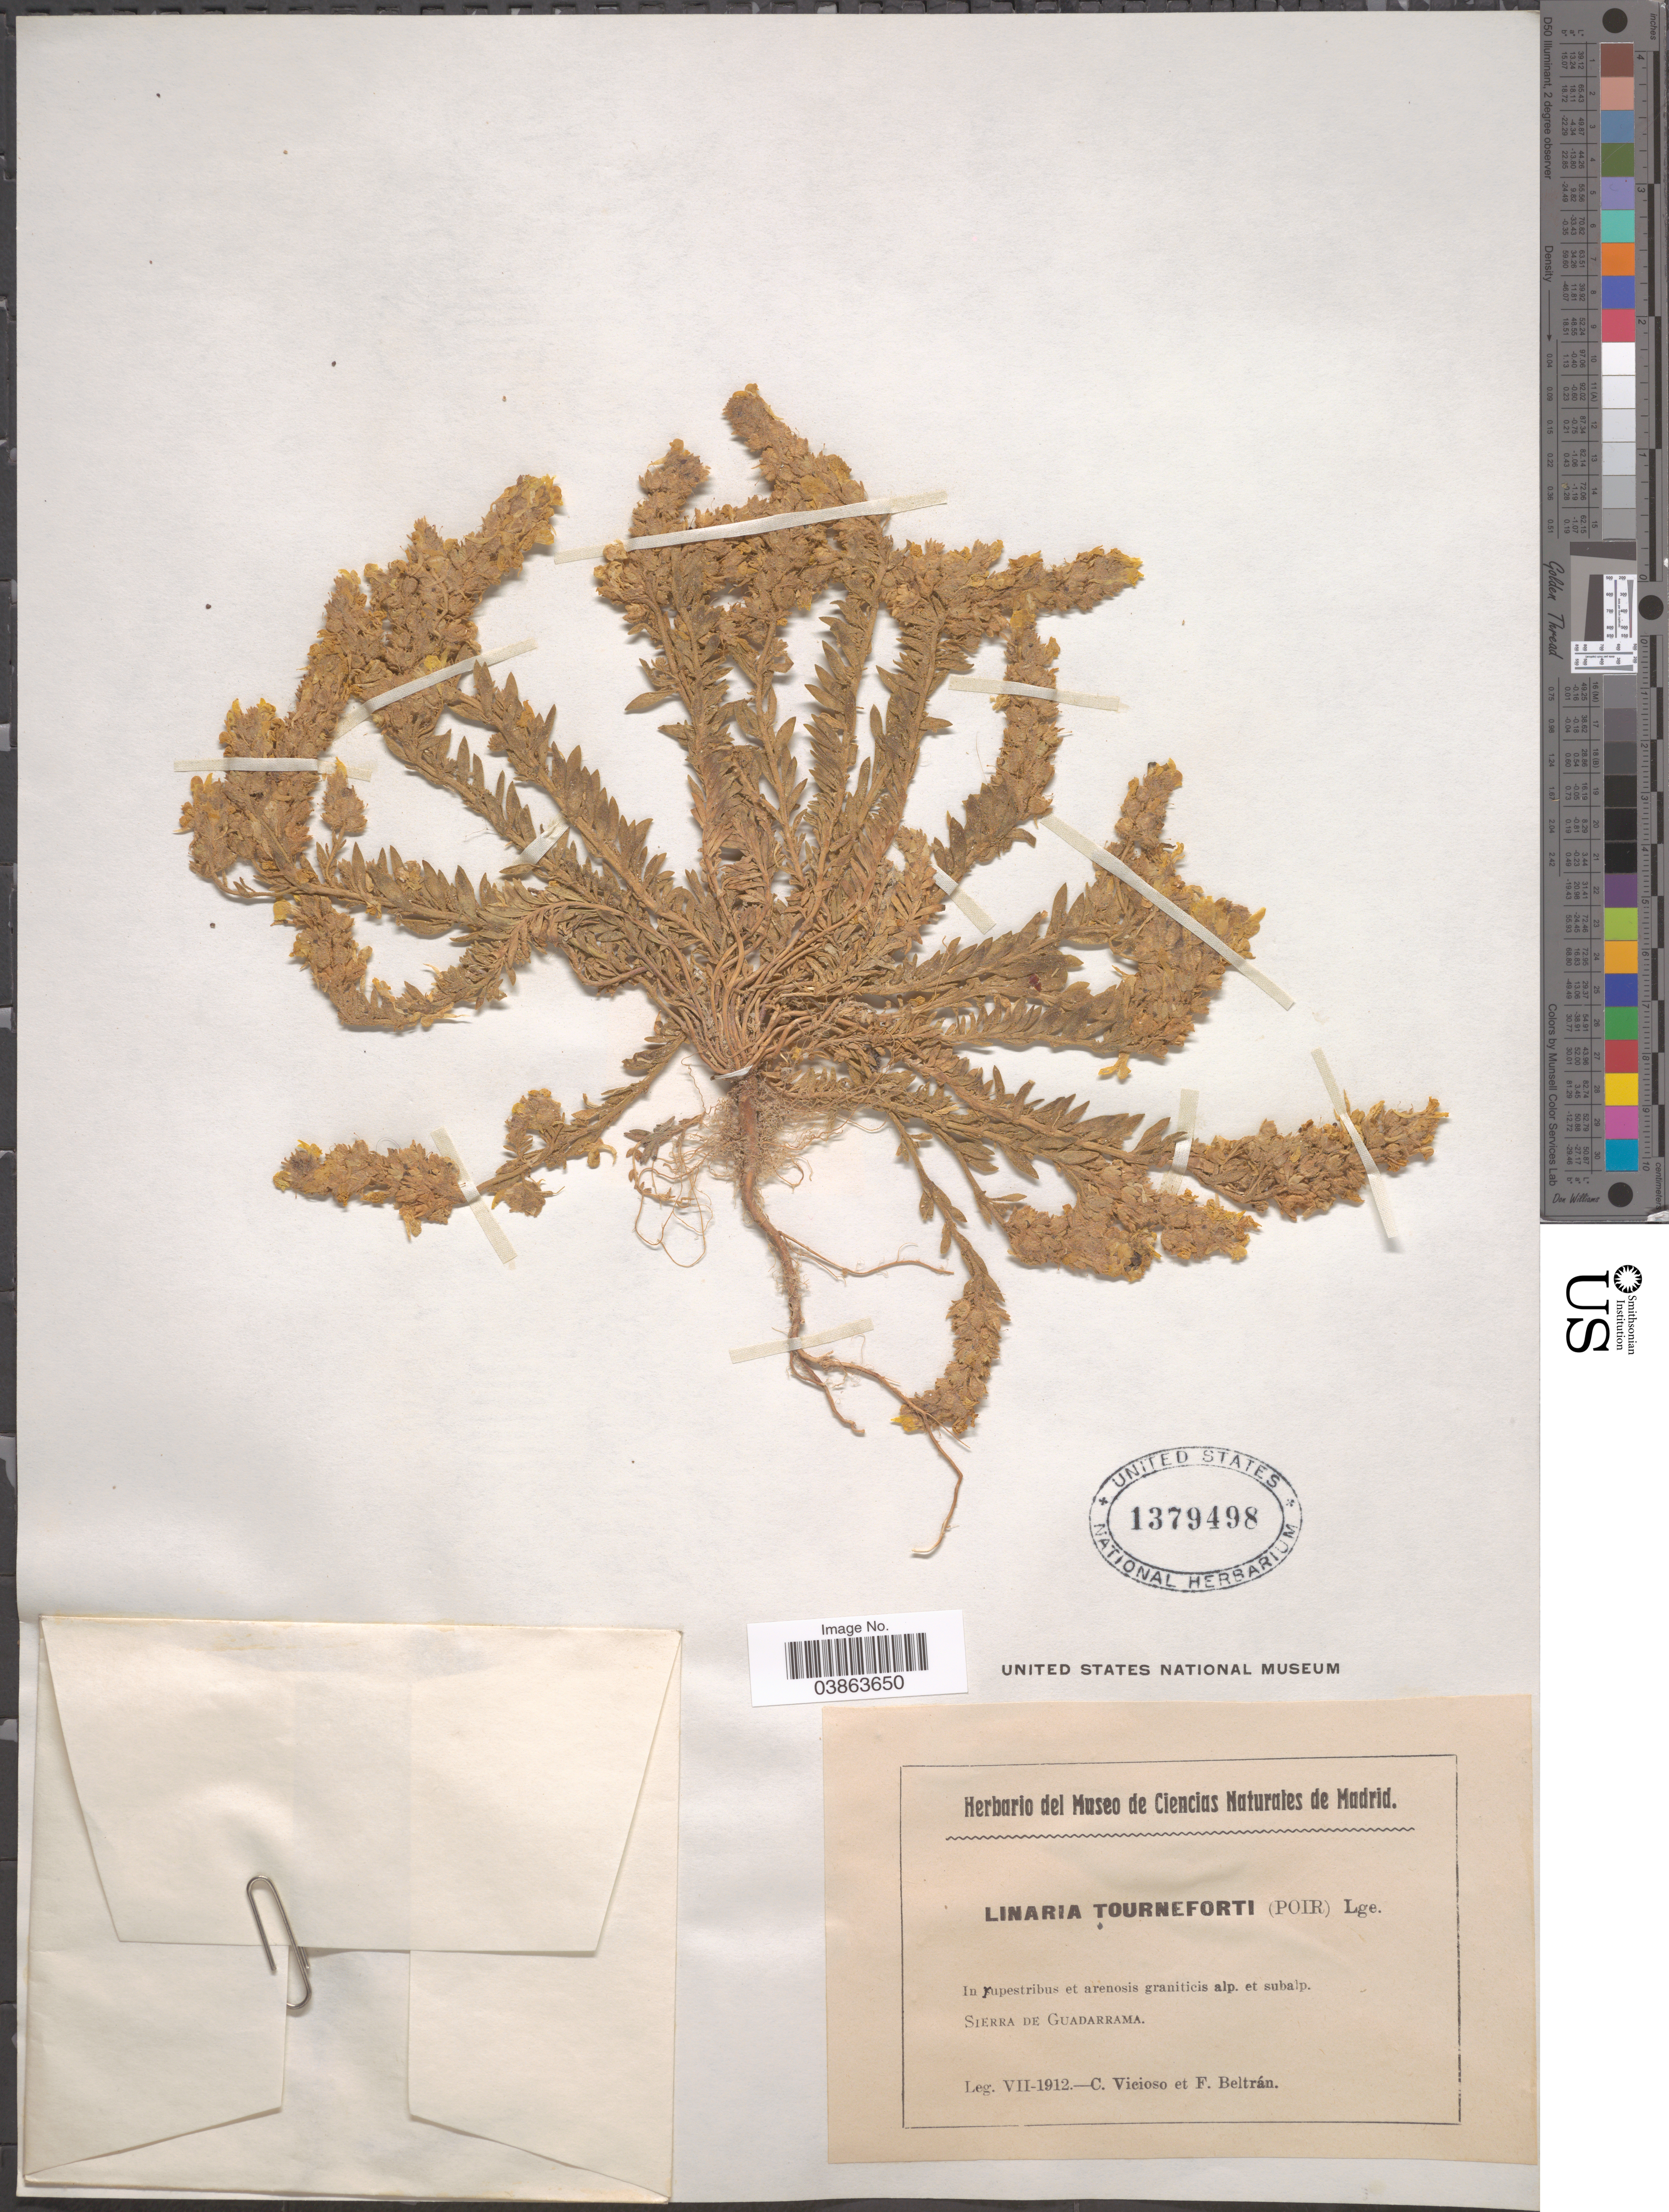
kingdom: Plantae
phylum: Tracheophyta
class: Magnoliopsida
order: Lamiales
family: Plantaginaceae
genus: Linaria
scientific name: Linaria tournefortii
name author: (Poir.) Steud.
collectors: C. Vicioso & F. Beltran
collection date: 1912-07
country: Spain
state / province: Madrid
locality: Sierra de Guadarrama.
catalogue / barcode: US 1379498